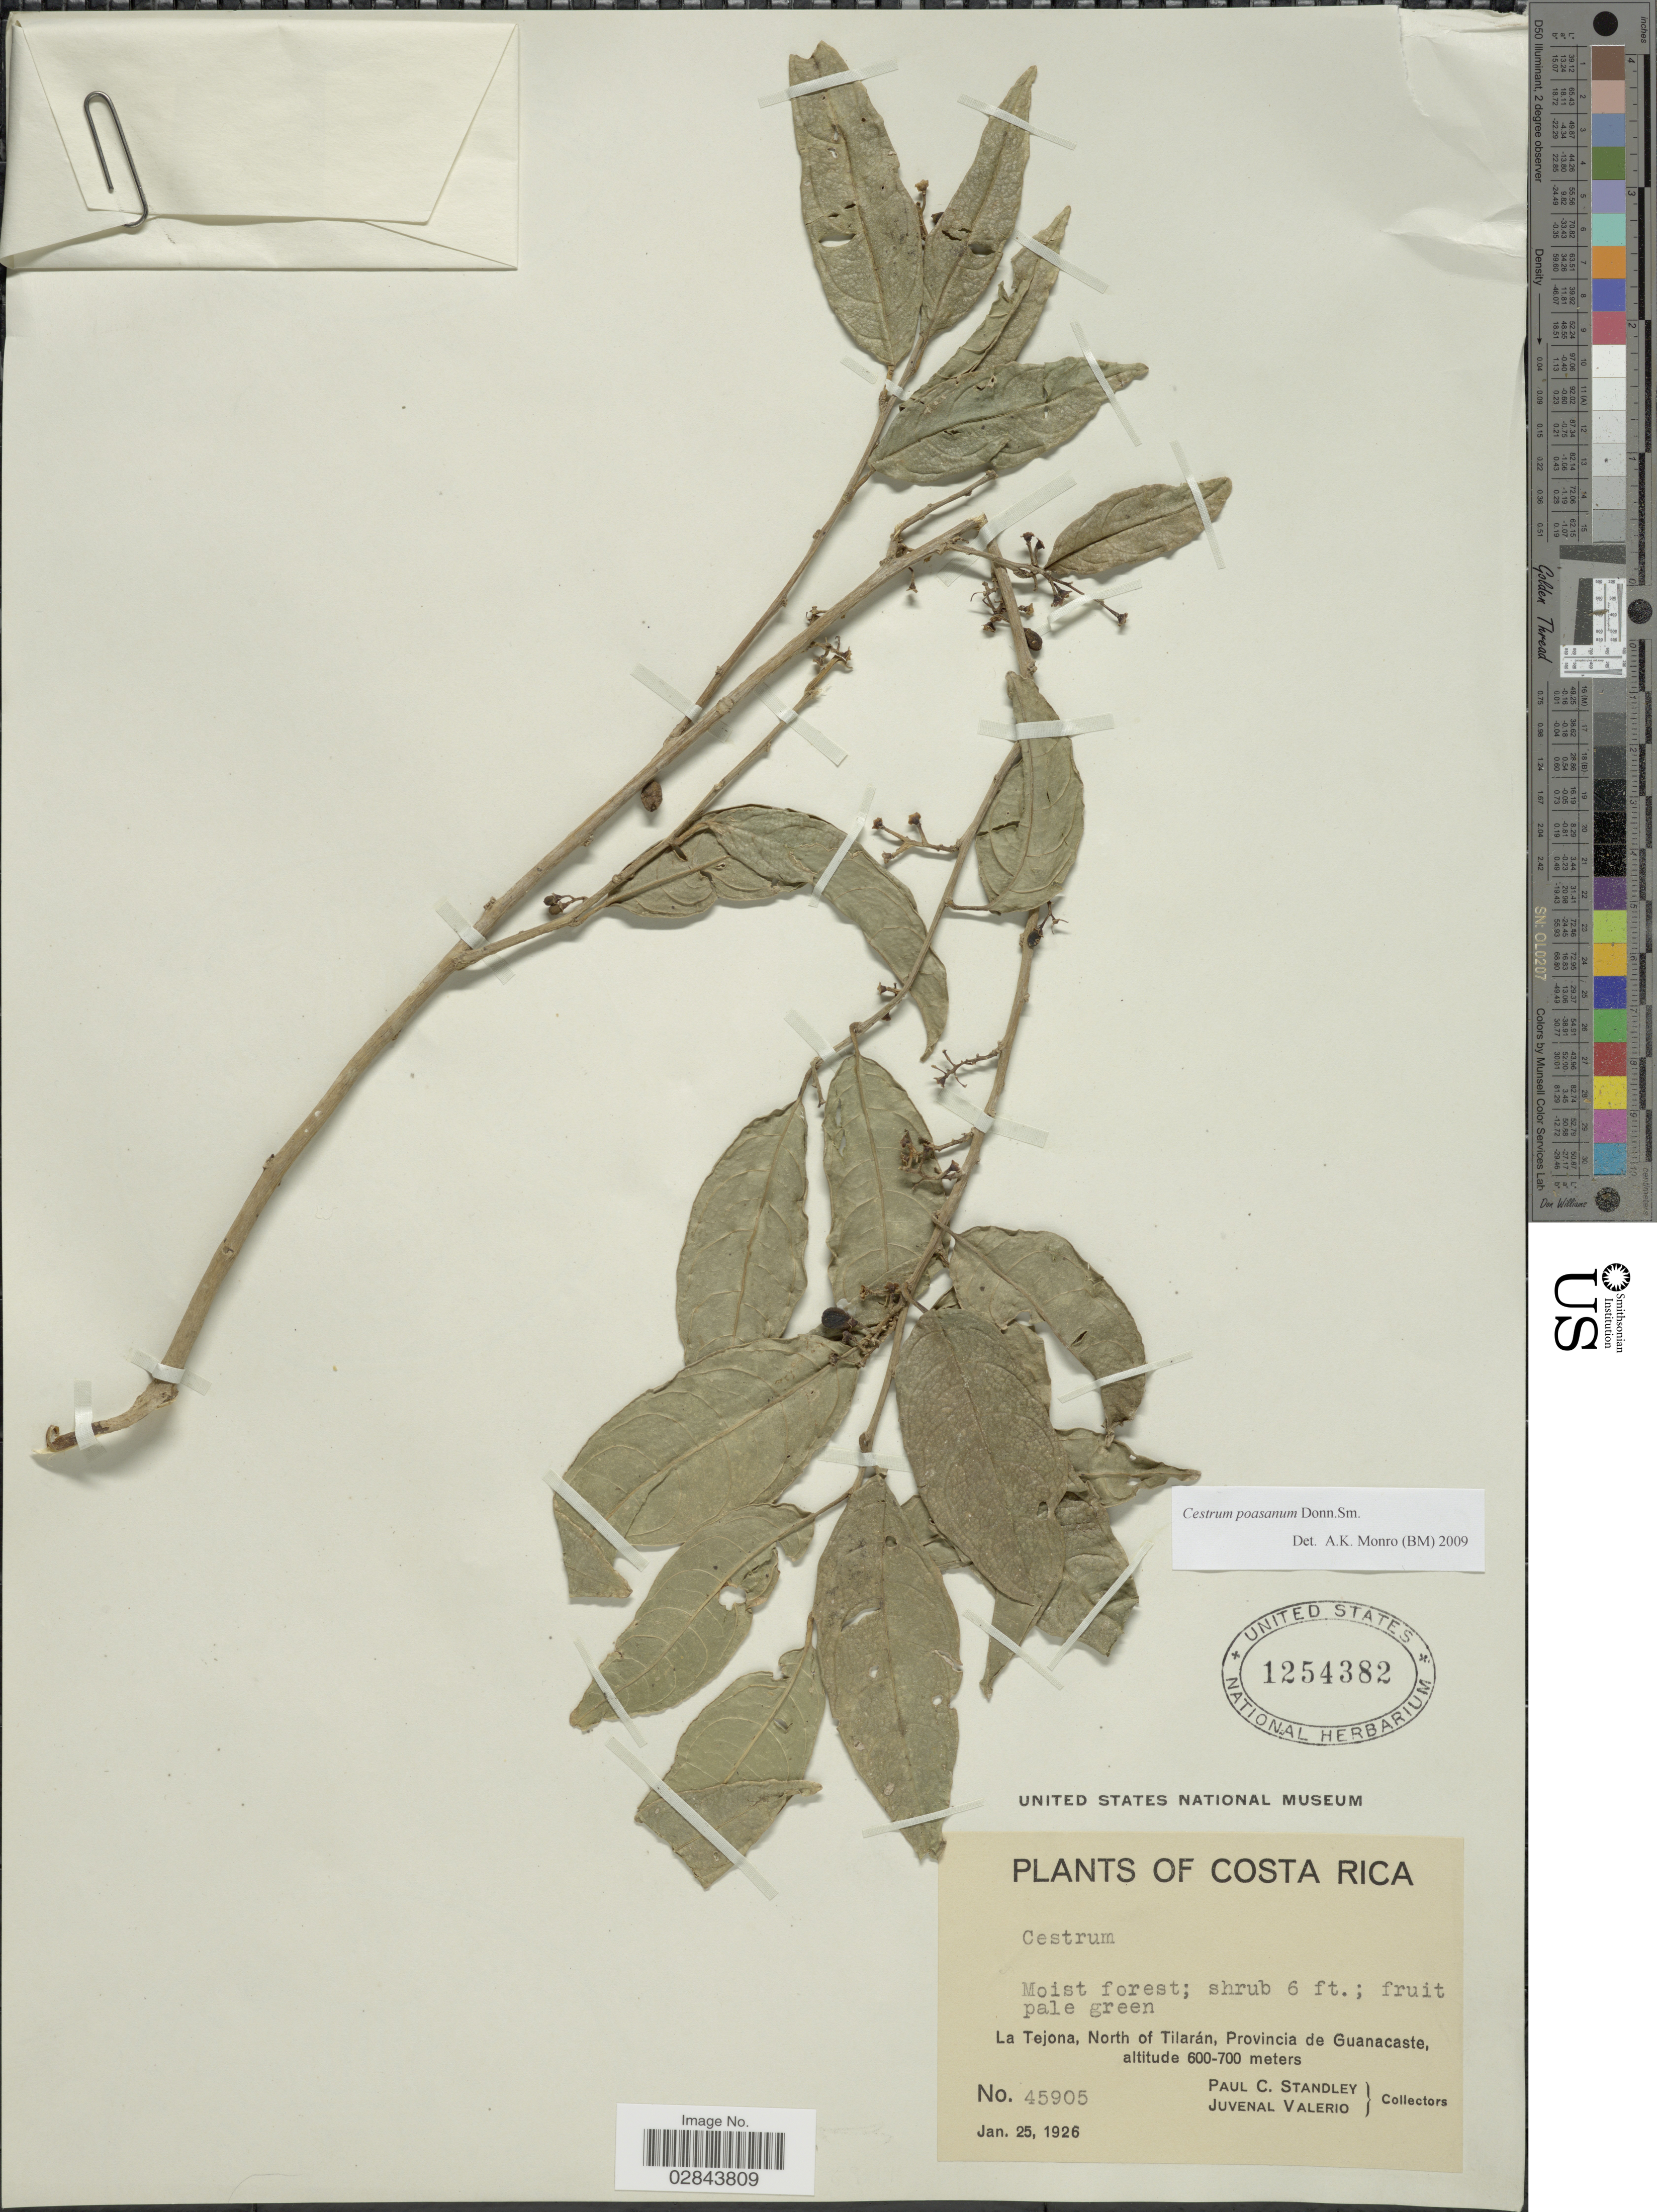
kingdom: Plantae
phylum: Tracheophyta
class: Magnoliopsida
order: Solanales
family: Solanaceae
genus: Cestrum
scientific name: Cestrum poasanum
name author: Donn. Sm.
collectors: P. C. Standley & J. Valerio R.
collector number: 45905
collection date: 1926-01-25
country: Costa Rica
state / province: Guanacaste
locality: La Tejona, North of Tilarán, Provincia de Guanacaste.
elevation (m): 600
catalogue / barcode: US 1254382